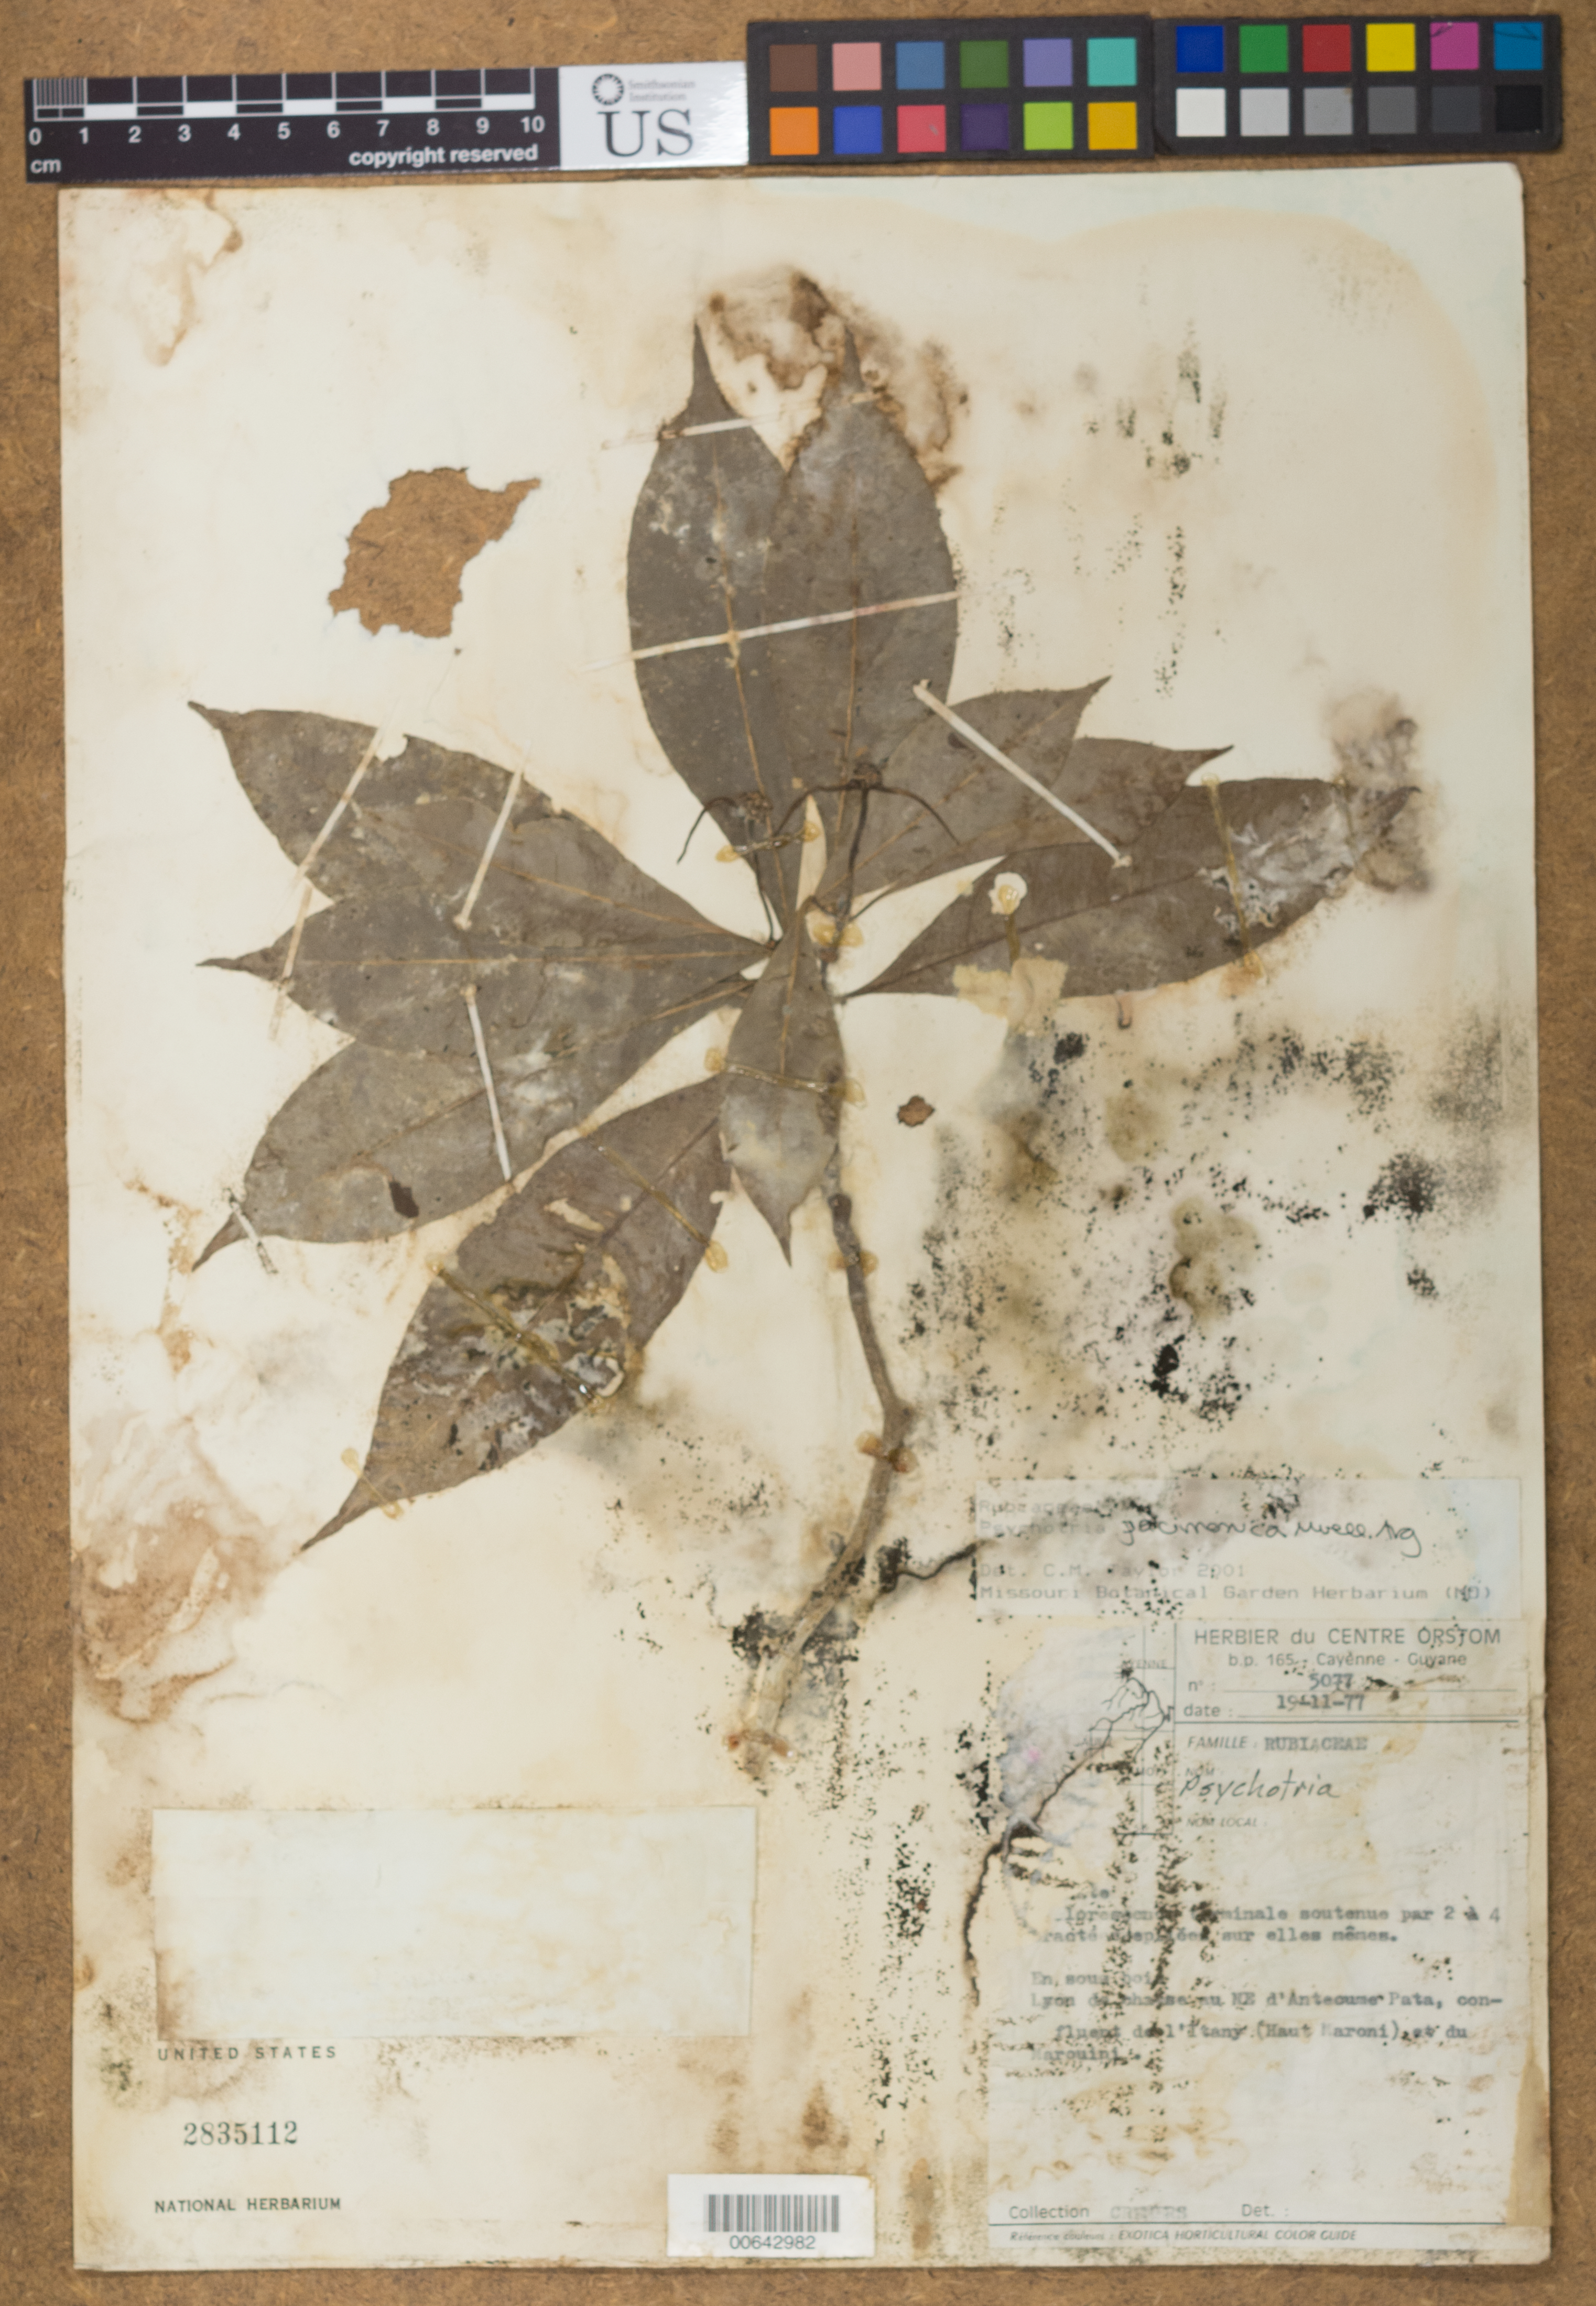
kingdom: Plantae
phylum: Tracheophyta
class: Magnoliopsida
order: Gentianales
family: Rubiaceae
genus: Psychotria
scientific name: Psychotria pacimonica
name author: Müll. Arg.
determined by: Taylor, Charlotte M.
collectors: G. Cremers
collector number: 5077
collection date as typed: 19-Nov-77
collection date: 1977-11-19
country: French Guiana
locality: Ile d'Antécume Pata, confl. de l'Itany (Haut Maroni) et du Marouini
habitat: Layon de chasse, en sous bois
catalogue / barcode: US 2835112